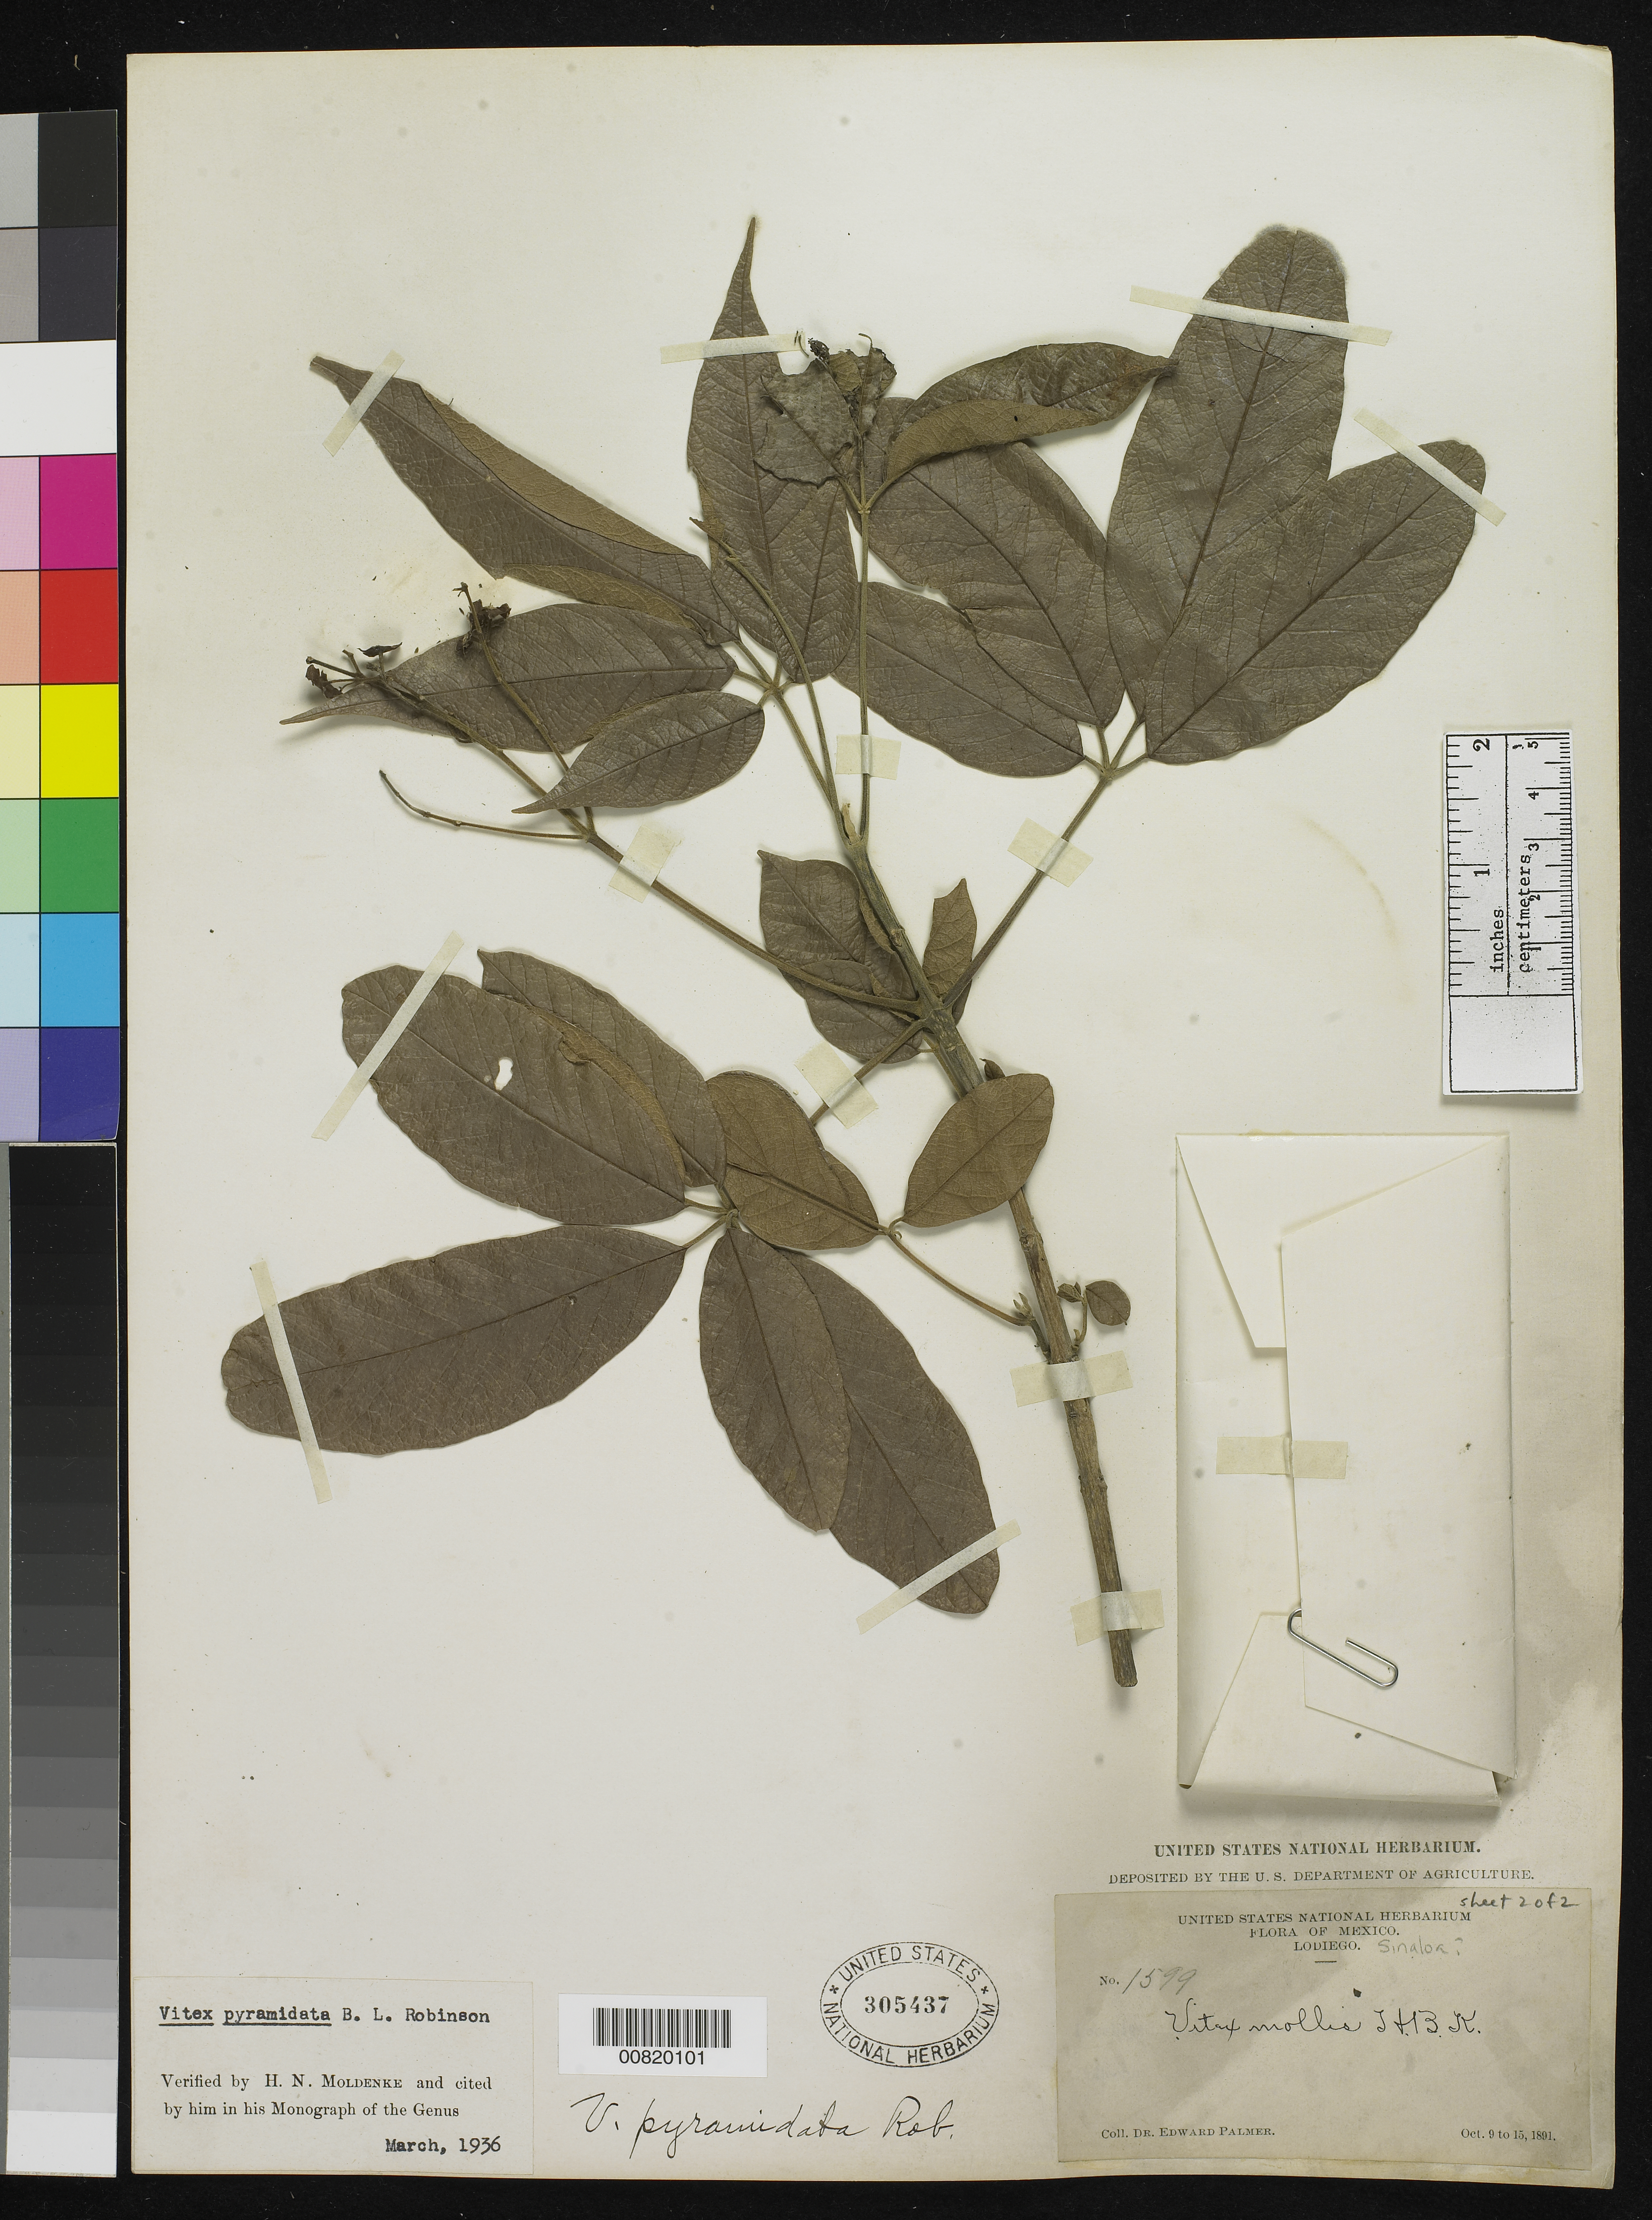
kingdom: Plantae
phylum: Tracheophyta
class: Magnoliopsida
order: Lamiales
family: Lamiaceae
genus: Vitex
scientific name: Vitex pyramidata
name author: B.L. Rob.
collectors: E. Palmer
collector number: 1599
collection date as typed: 09 Oct 1891 to 15 Oct 1891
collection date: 1891-10-09/1891-10-15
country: Mexico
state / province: Sinaloa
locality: Lodiego, Sinaloa.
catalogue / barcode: US 305437